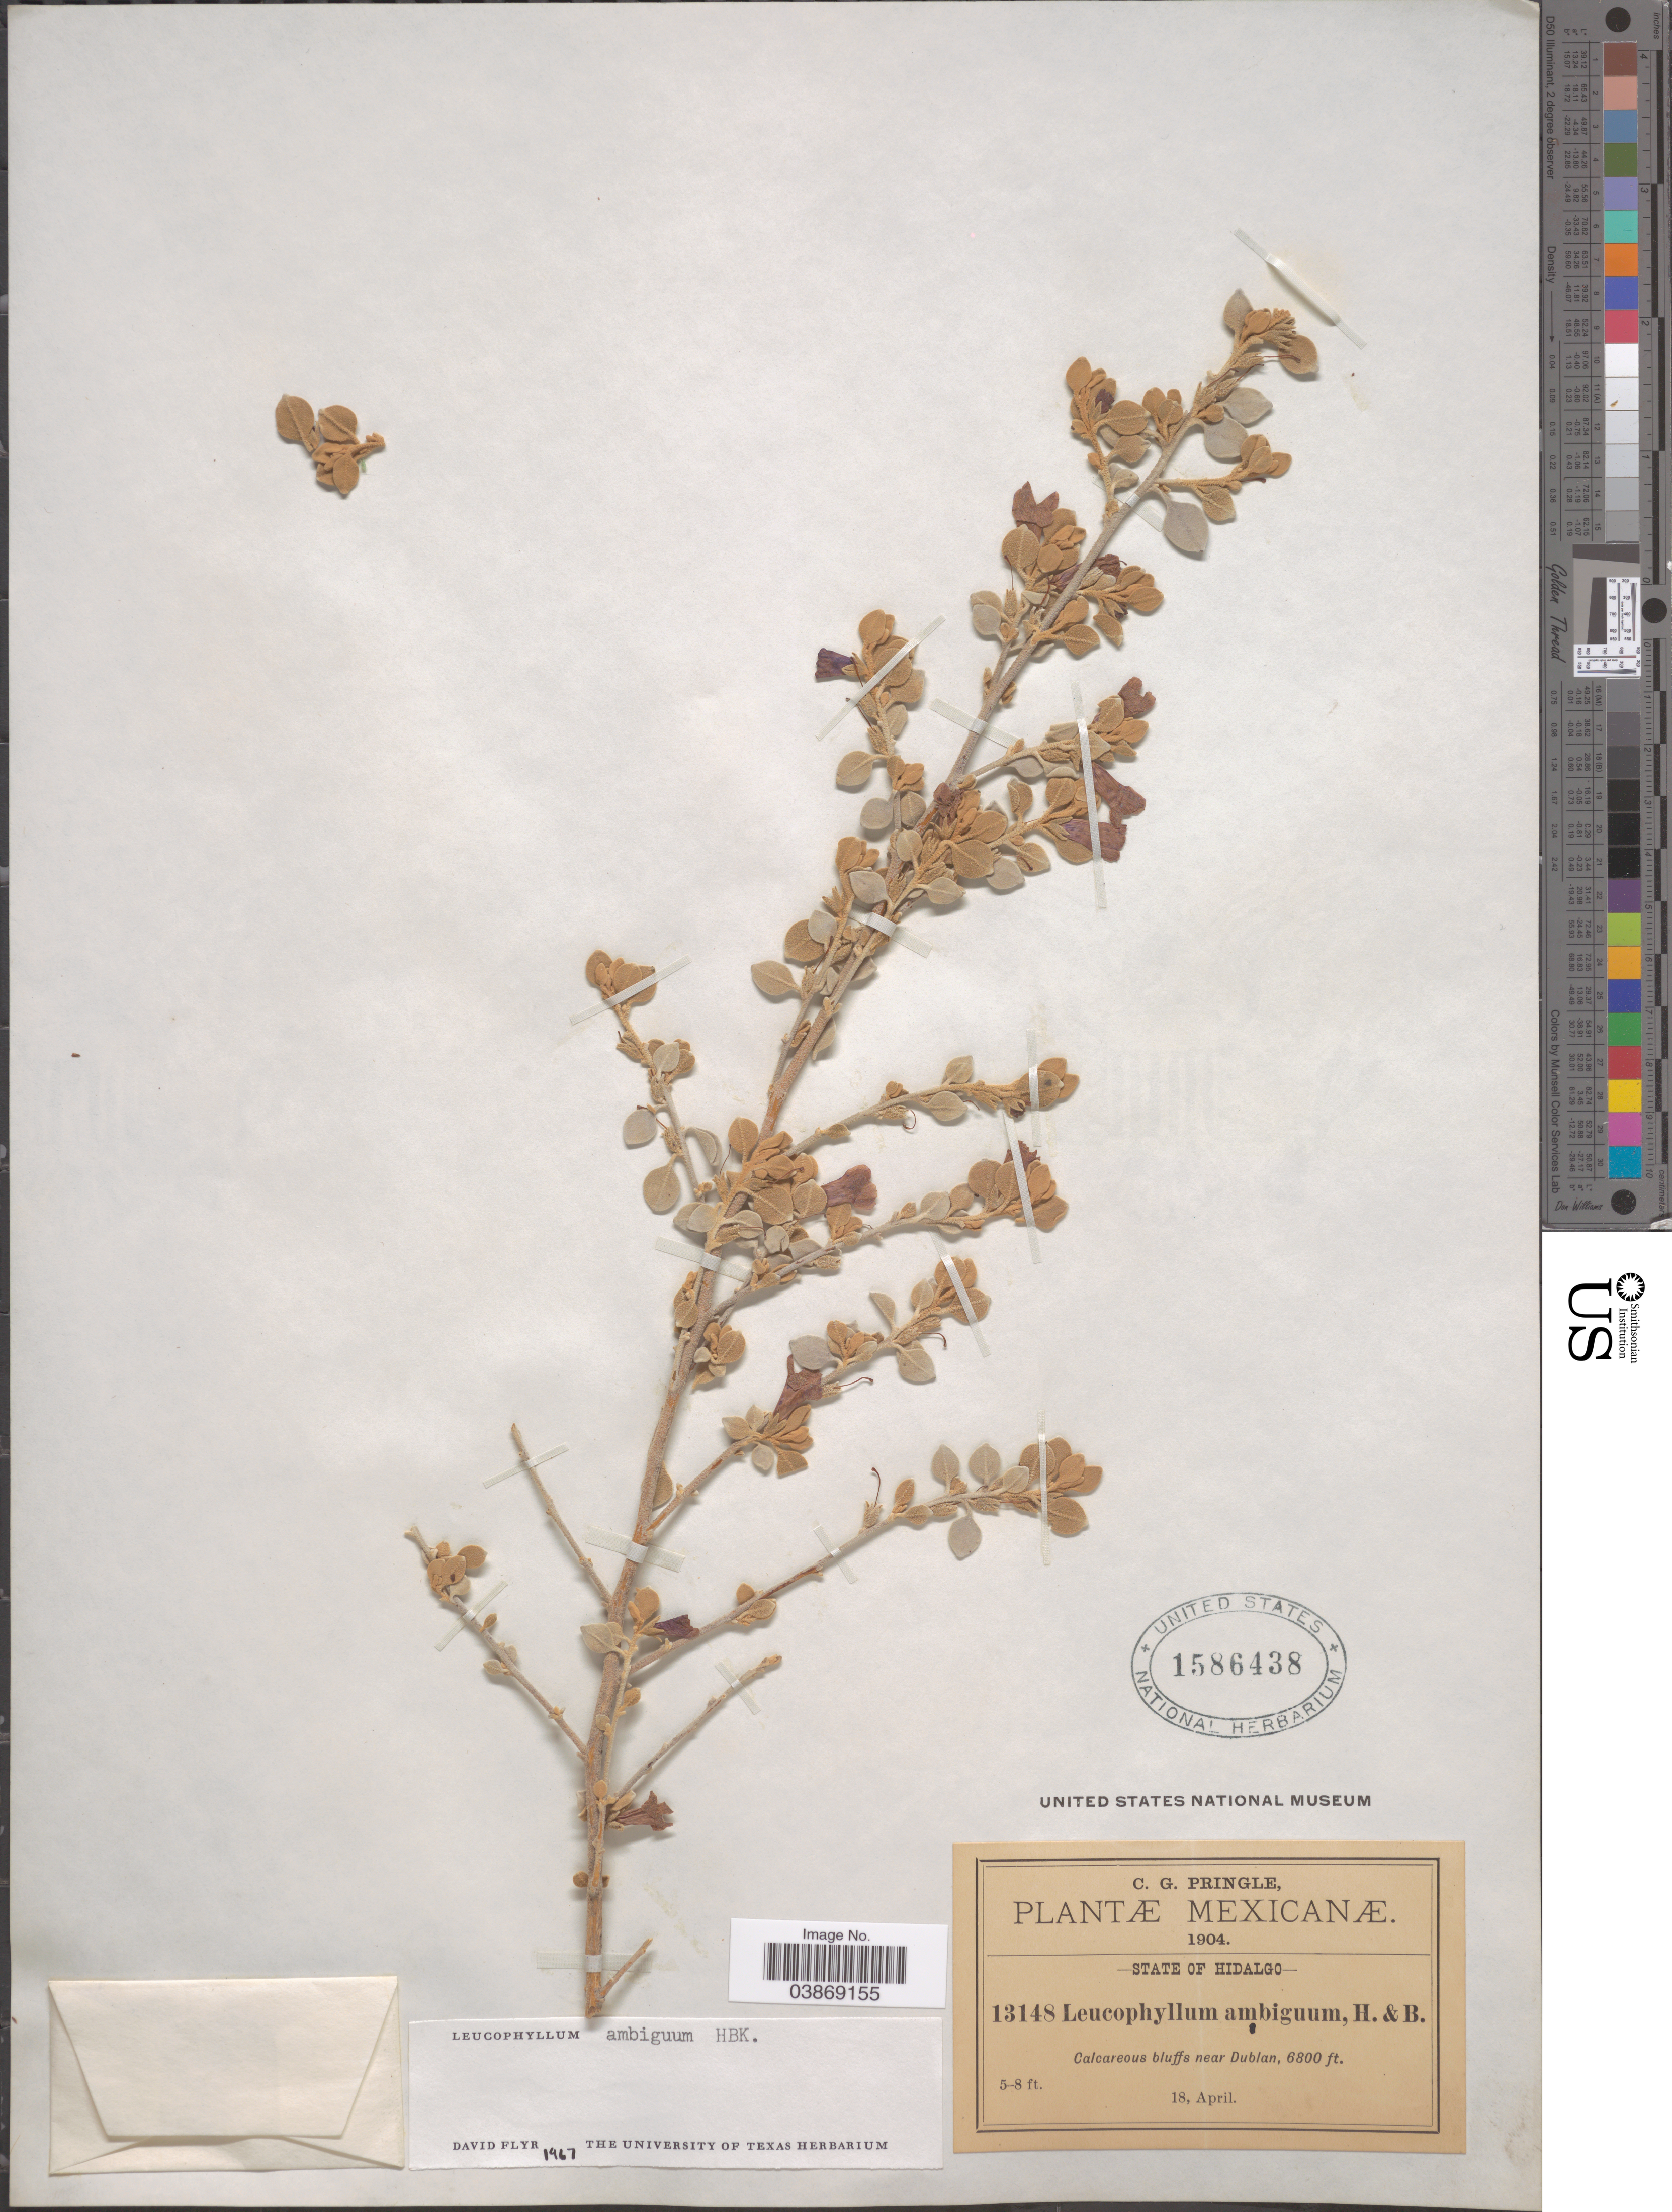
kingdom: Plantae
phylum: Tracheophyta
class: Magnoliopsida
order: Lamiales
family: Scrophulariaceae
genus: Leucophyllum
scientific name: Leucophyllum ambiguum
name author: Bonpl.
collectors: C. G. Pringle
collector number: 13148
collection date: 1904-04-18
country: Mexico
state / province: Hidalgo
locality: Calcareous bluffs near Dublan.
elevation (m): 2073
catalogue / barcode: US 1586438